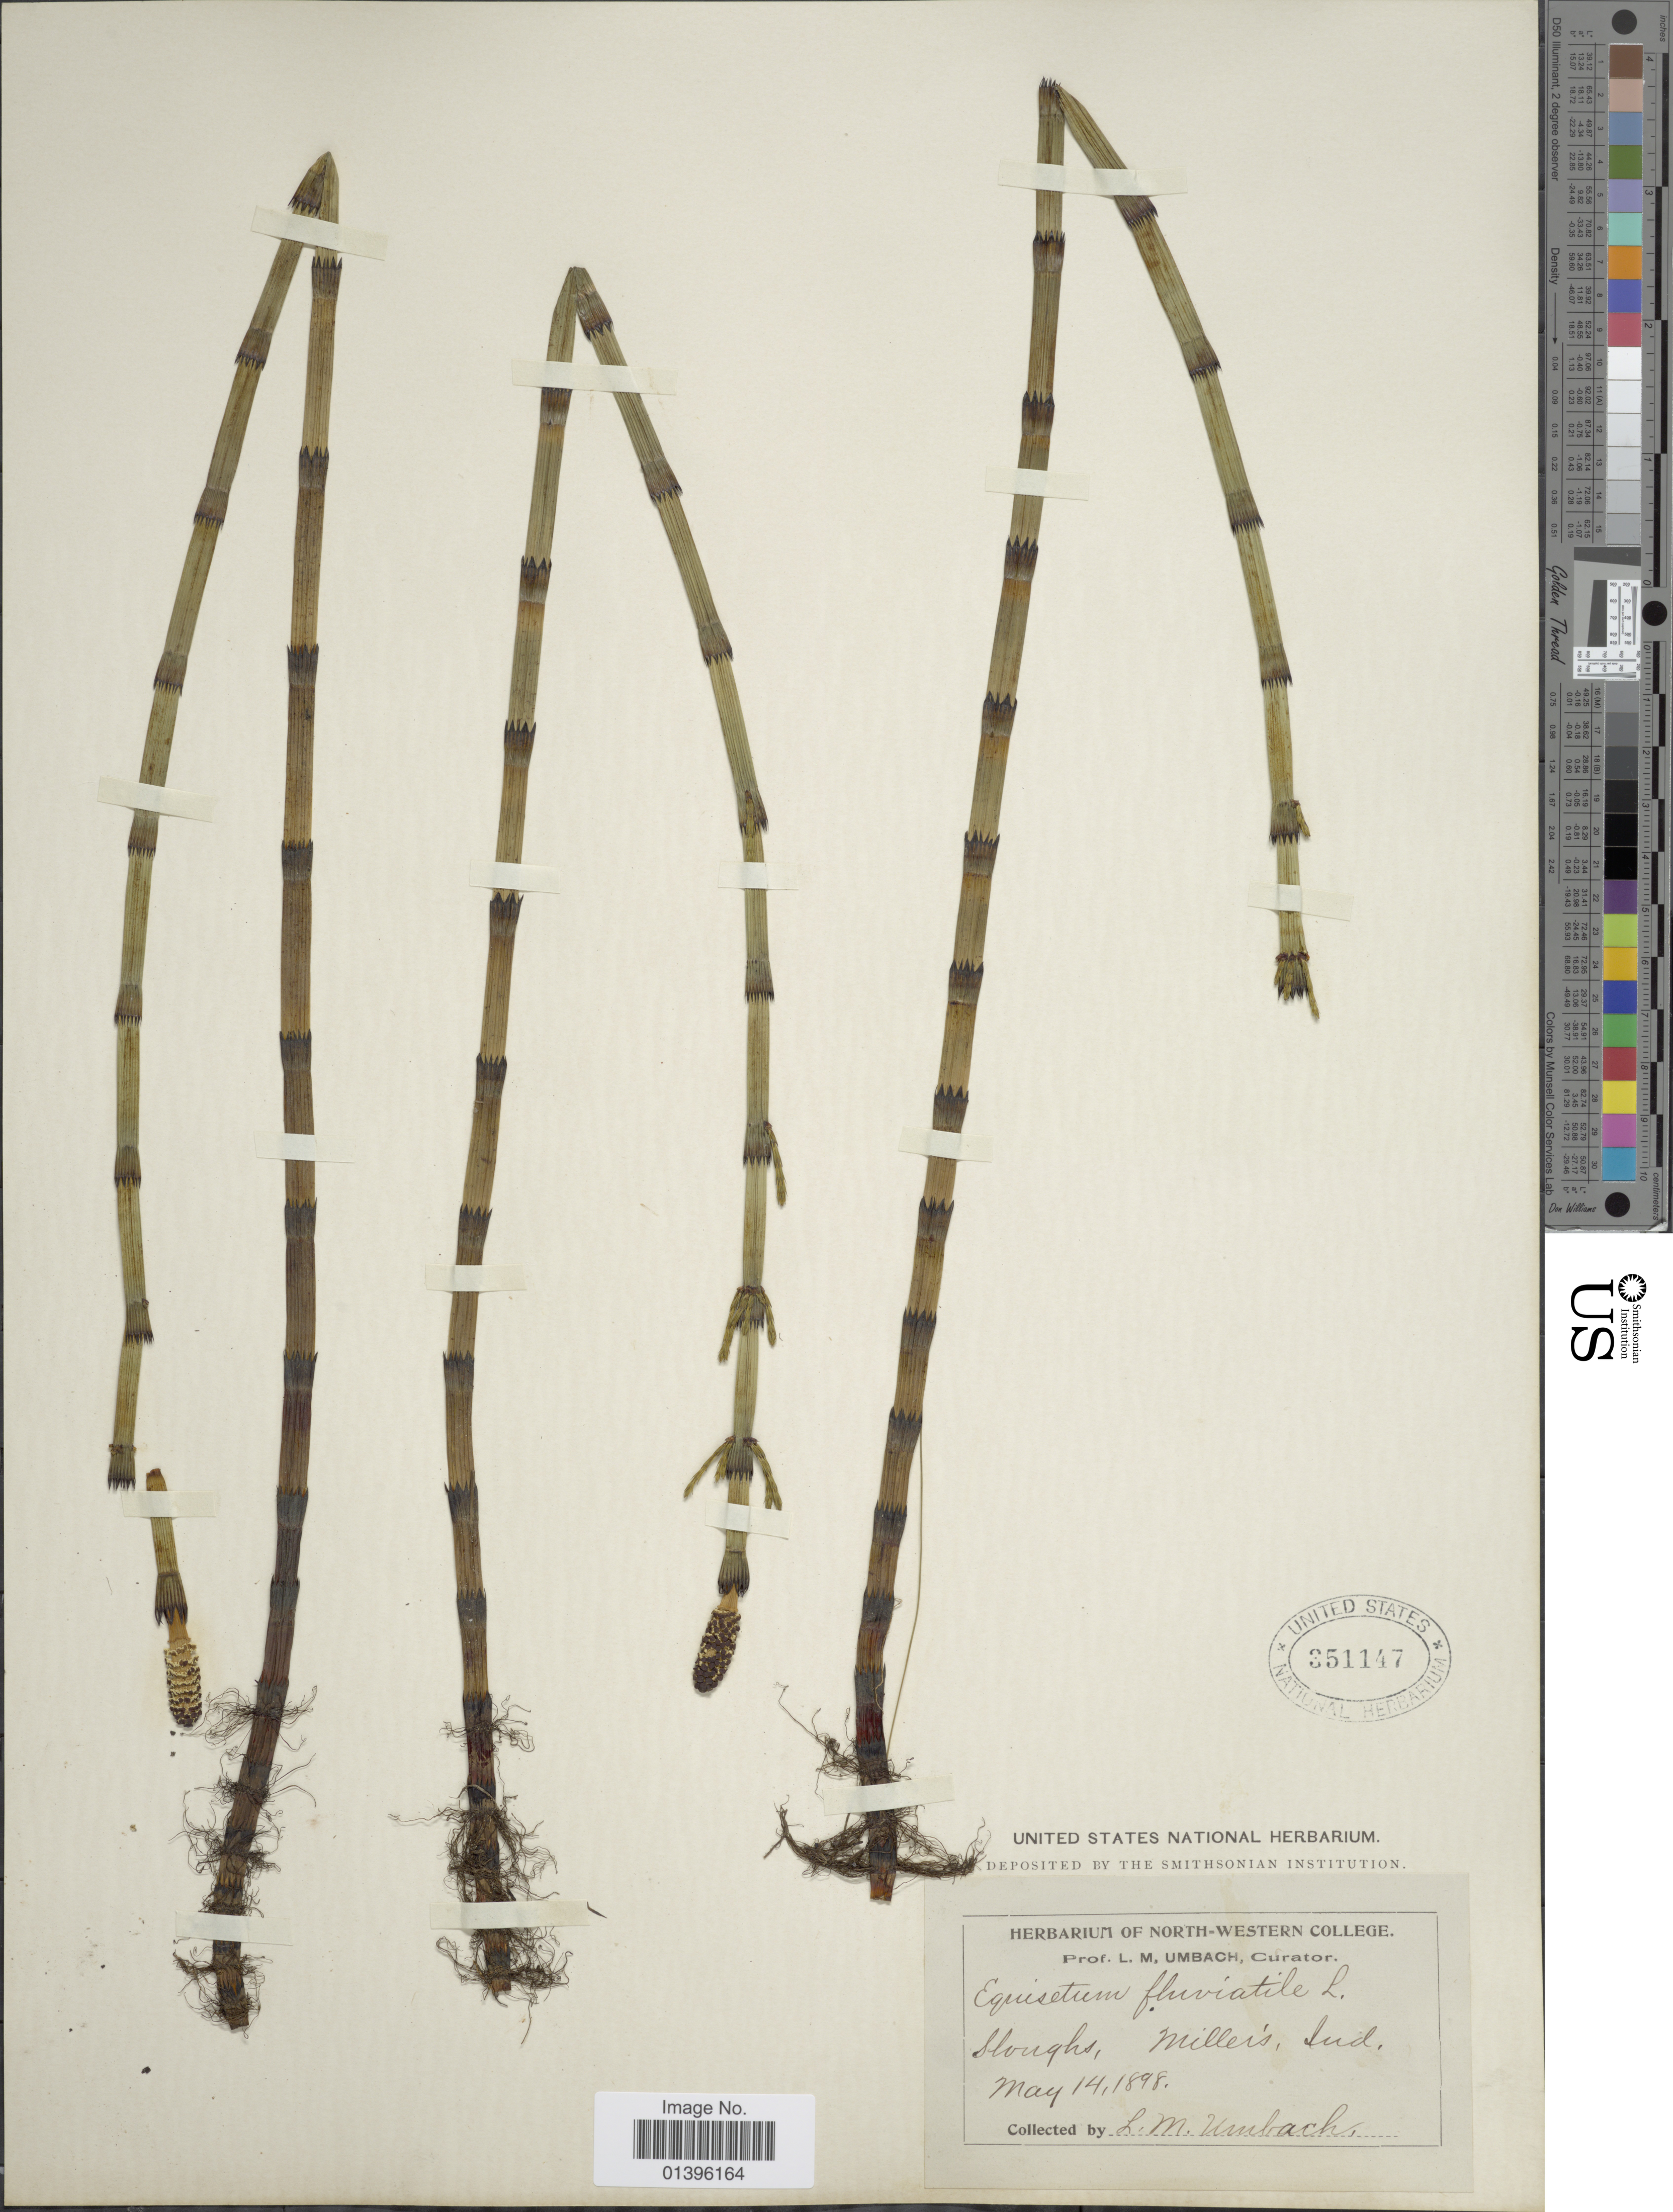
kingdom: Plantae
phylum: Tracheophyta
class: Polypodiopsida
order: Equisetales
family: Equisetaceae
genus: Equisetum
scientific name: Equisetum fluviatile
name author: L.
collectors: L. M. Umbach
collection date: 1898-05-14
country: United States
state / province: Indiana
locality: Sloughs, Miller's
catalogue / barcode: US 351147